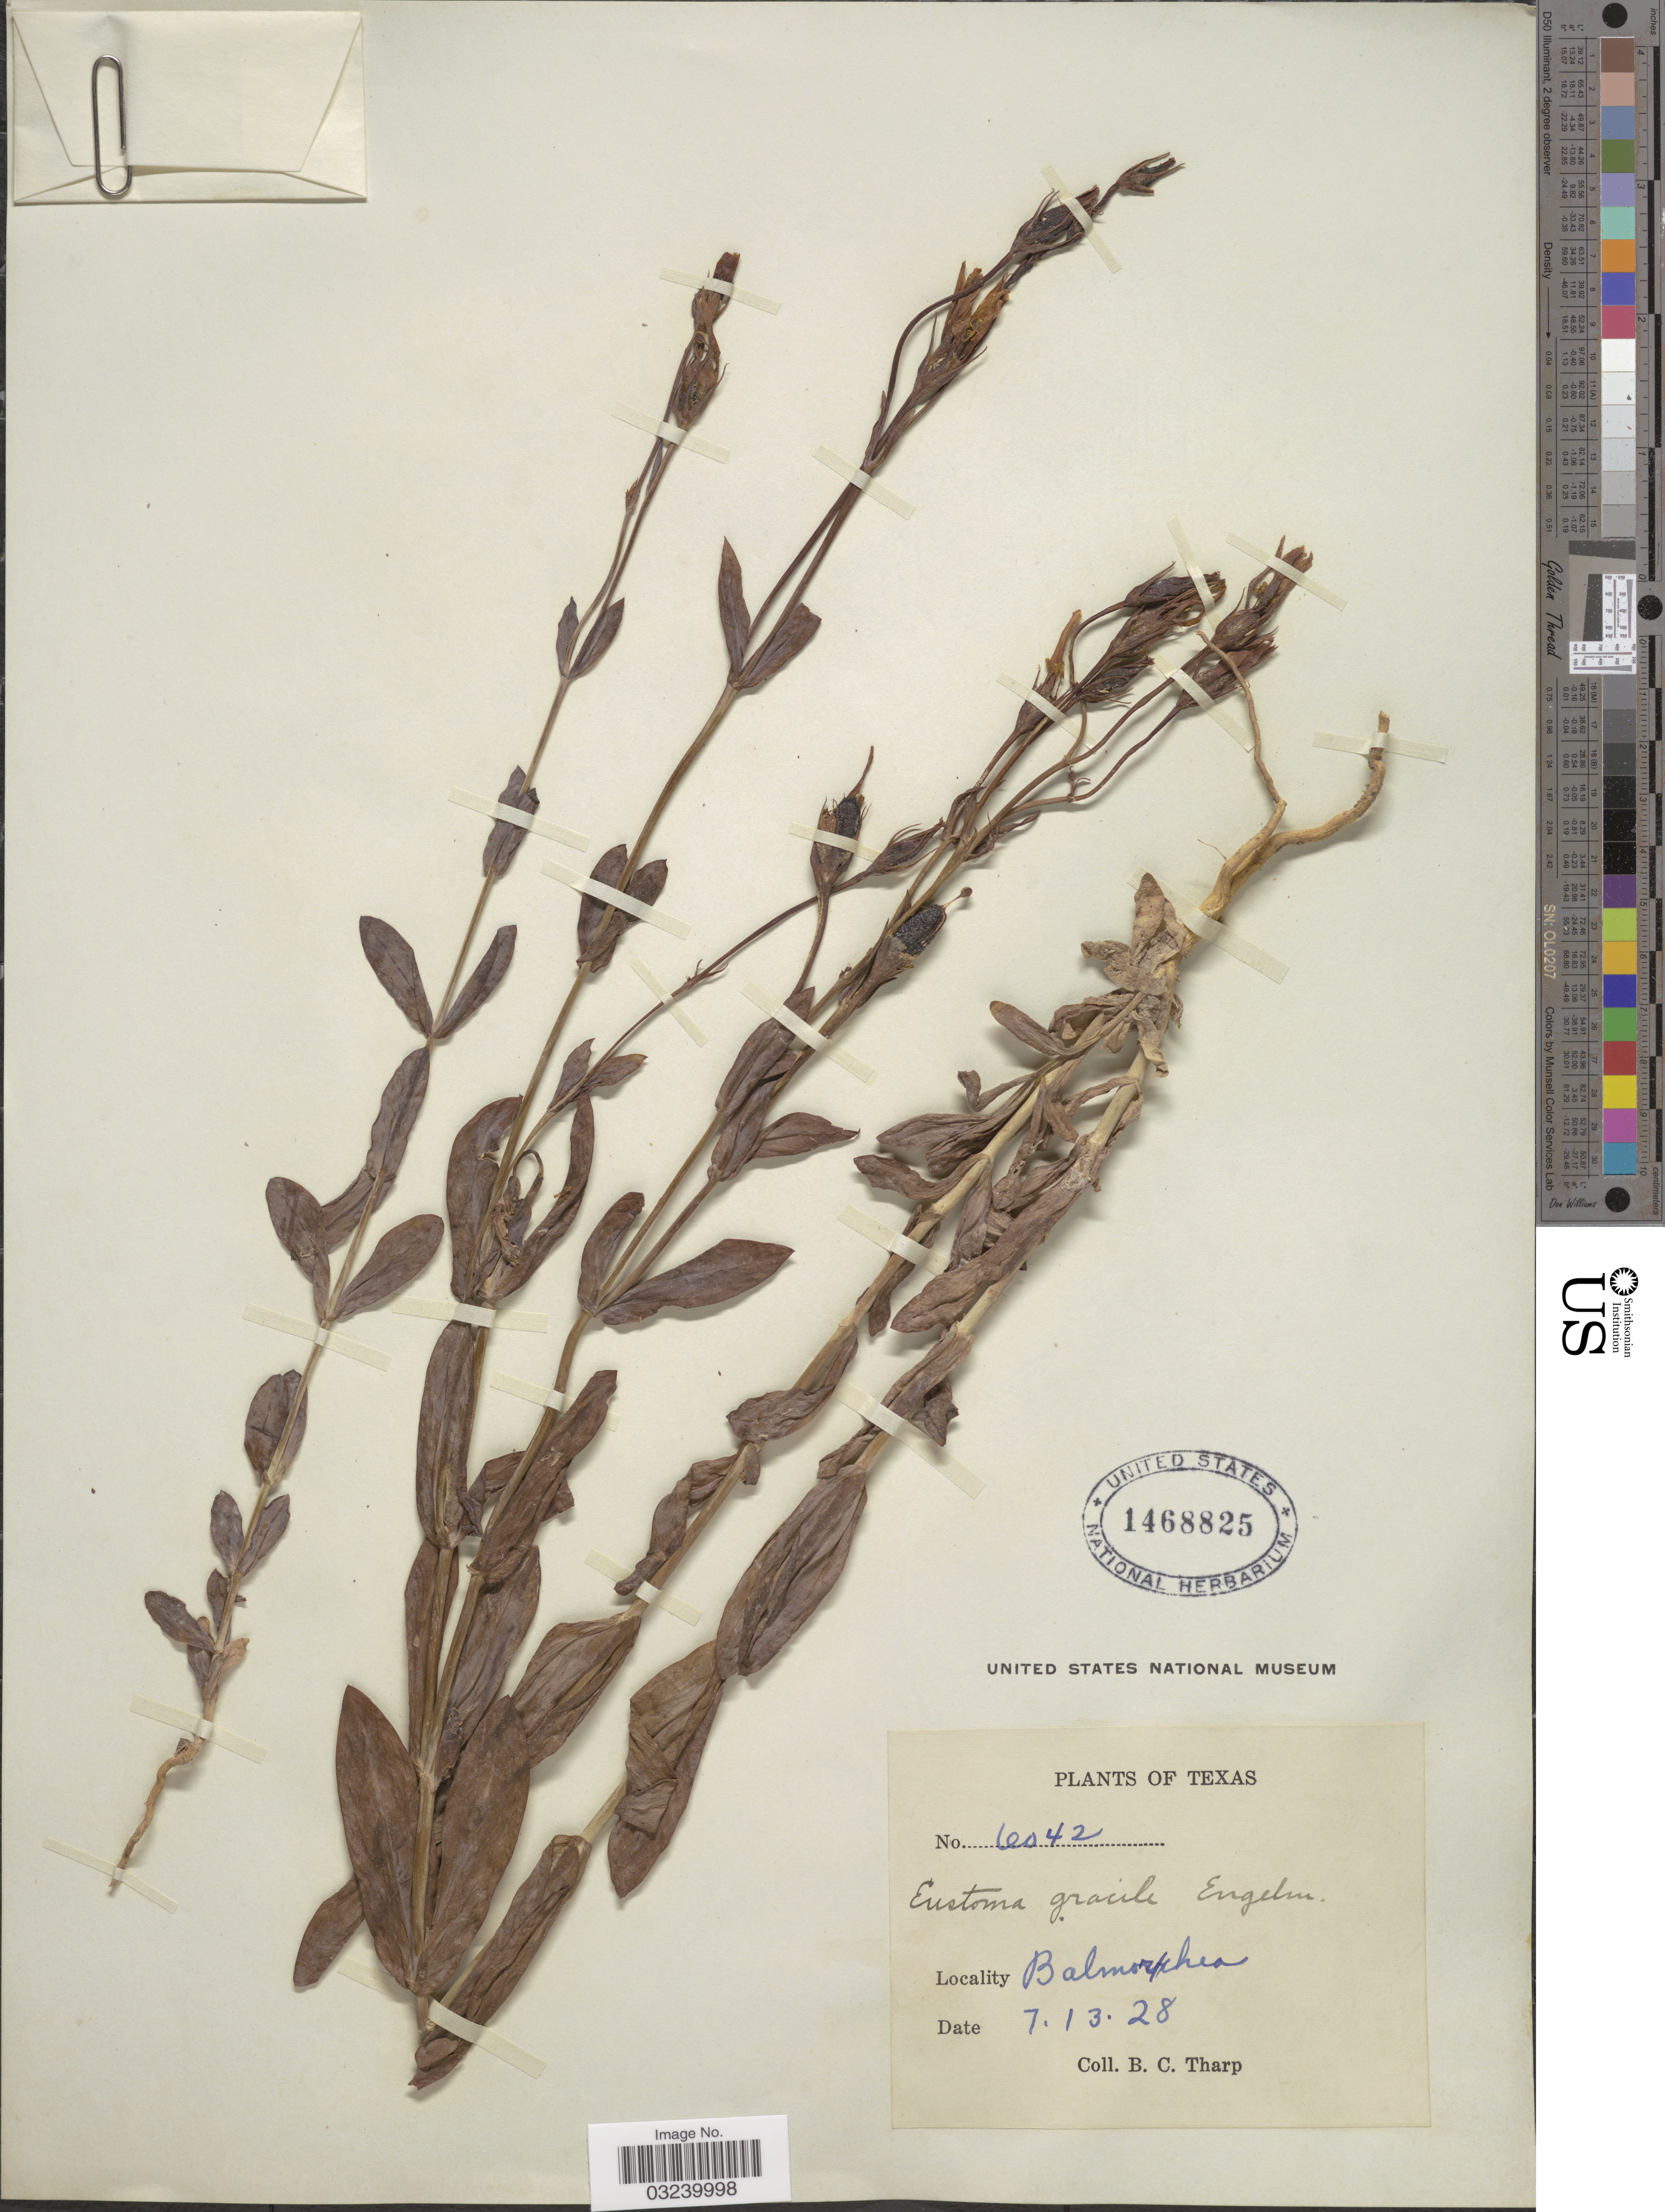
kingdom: Plantae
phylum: Tracheophyta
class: Magnoliopsida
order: Gentianales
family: Gentianaceae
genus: Eustoma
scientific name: Eustoma exaltatum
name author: (L.) Salisb. ex Don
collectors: B. C. Tharp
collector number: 6042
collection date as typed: Transcribed d/m/y: 13/7/28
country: United States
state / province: Texas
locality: Balmorhea.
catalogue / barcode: US 1468825